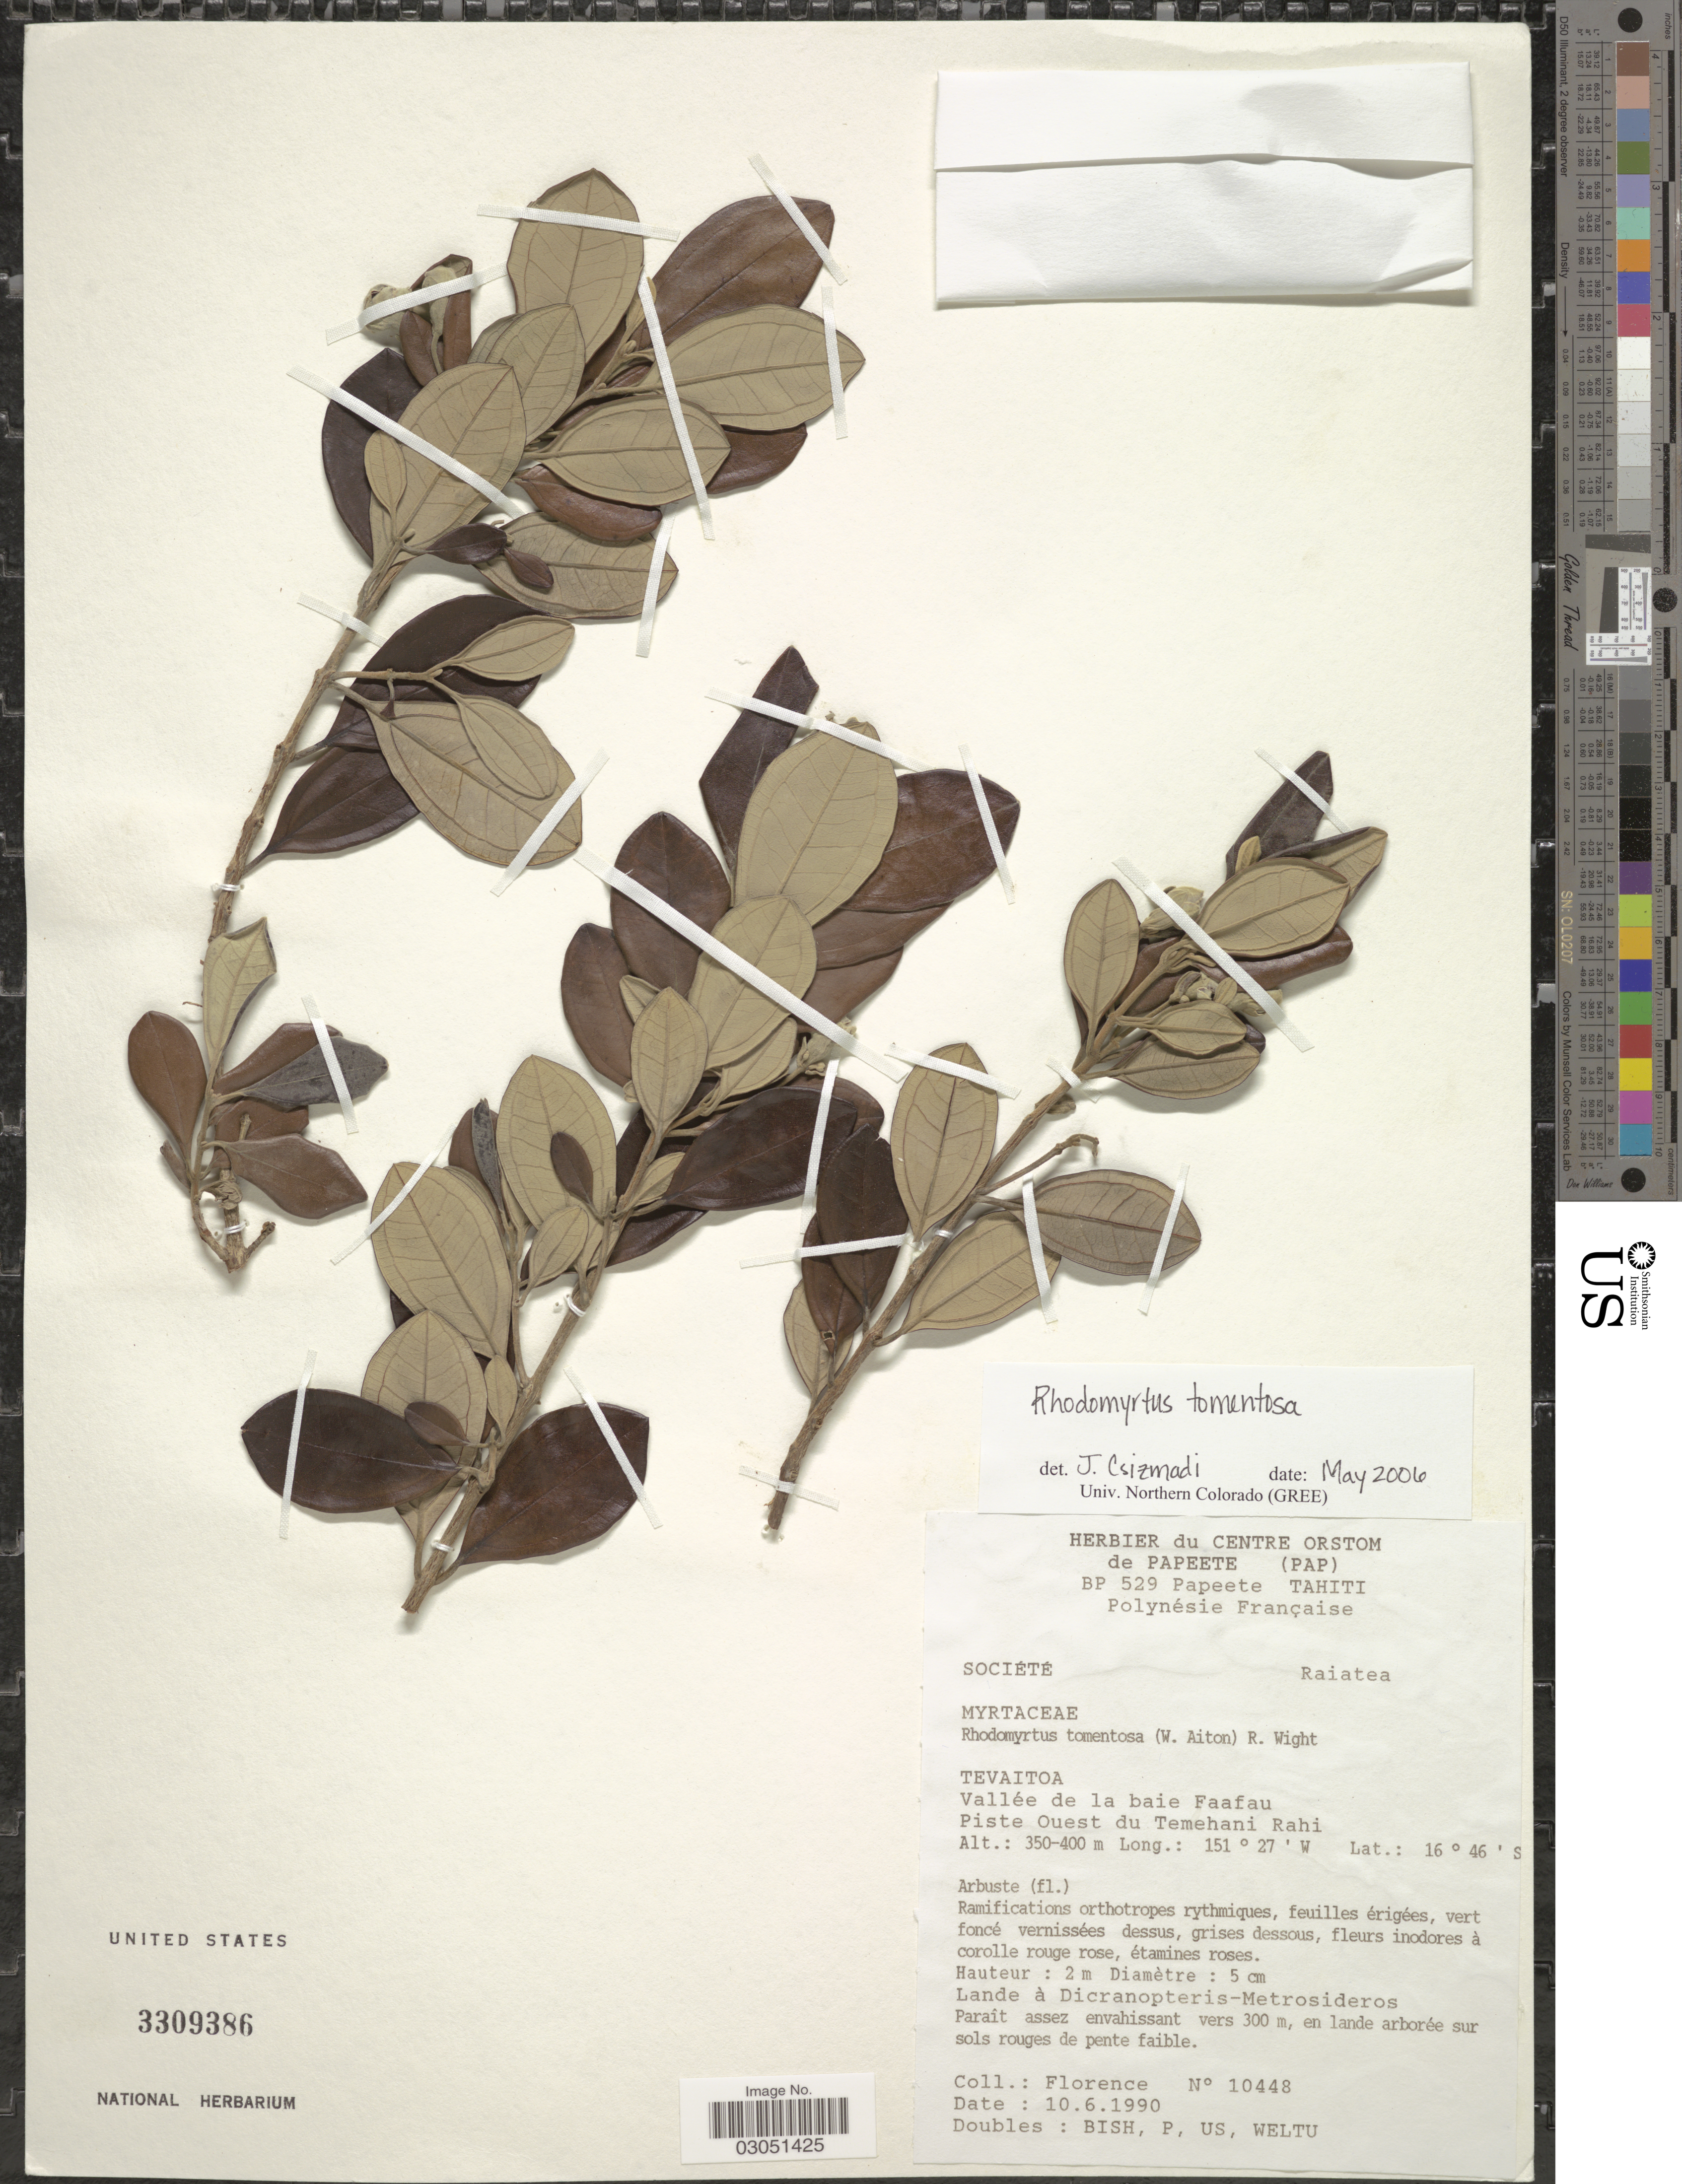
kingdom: Plantae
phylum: Tracheophyta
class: Magnoliopsida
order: Myrtales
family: Myrtaceae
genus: Rhodomyrtus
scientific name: Rhodomyrtus tomentosa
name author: (Aiton) Hassk.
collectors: -. Florence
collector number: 10448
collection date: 1990-06-10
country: French Polynesia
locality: Société, Raiatea, Tevaitoa, Vallée de la baie Faafau, Piste Ouest du Temehani Rahi.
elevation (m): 350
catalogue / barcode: US 3309386